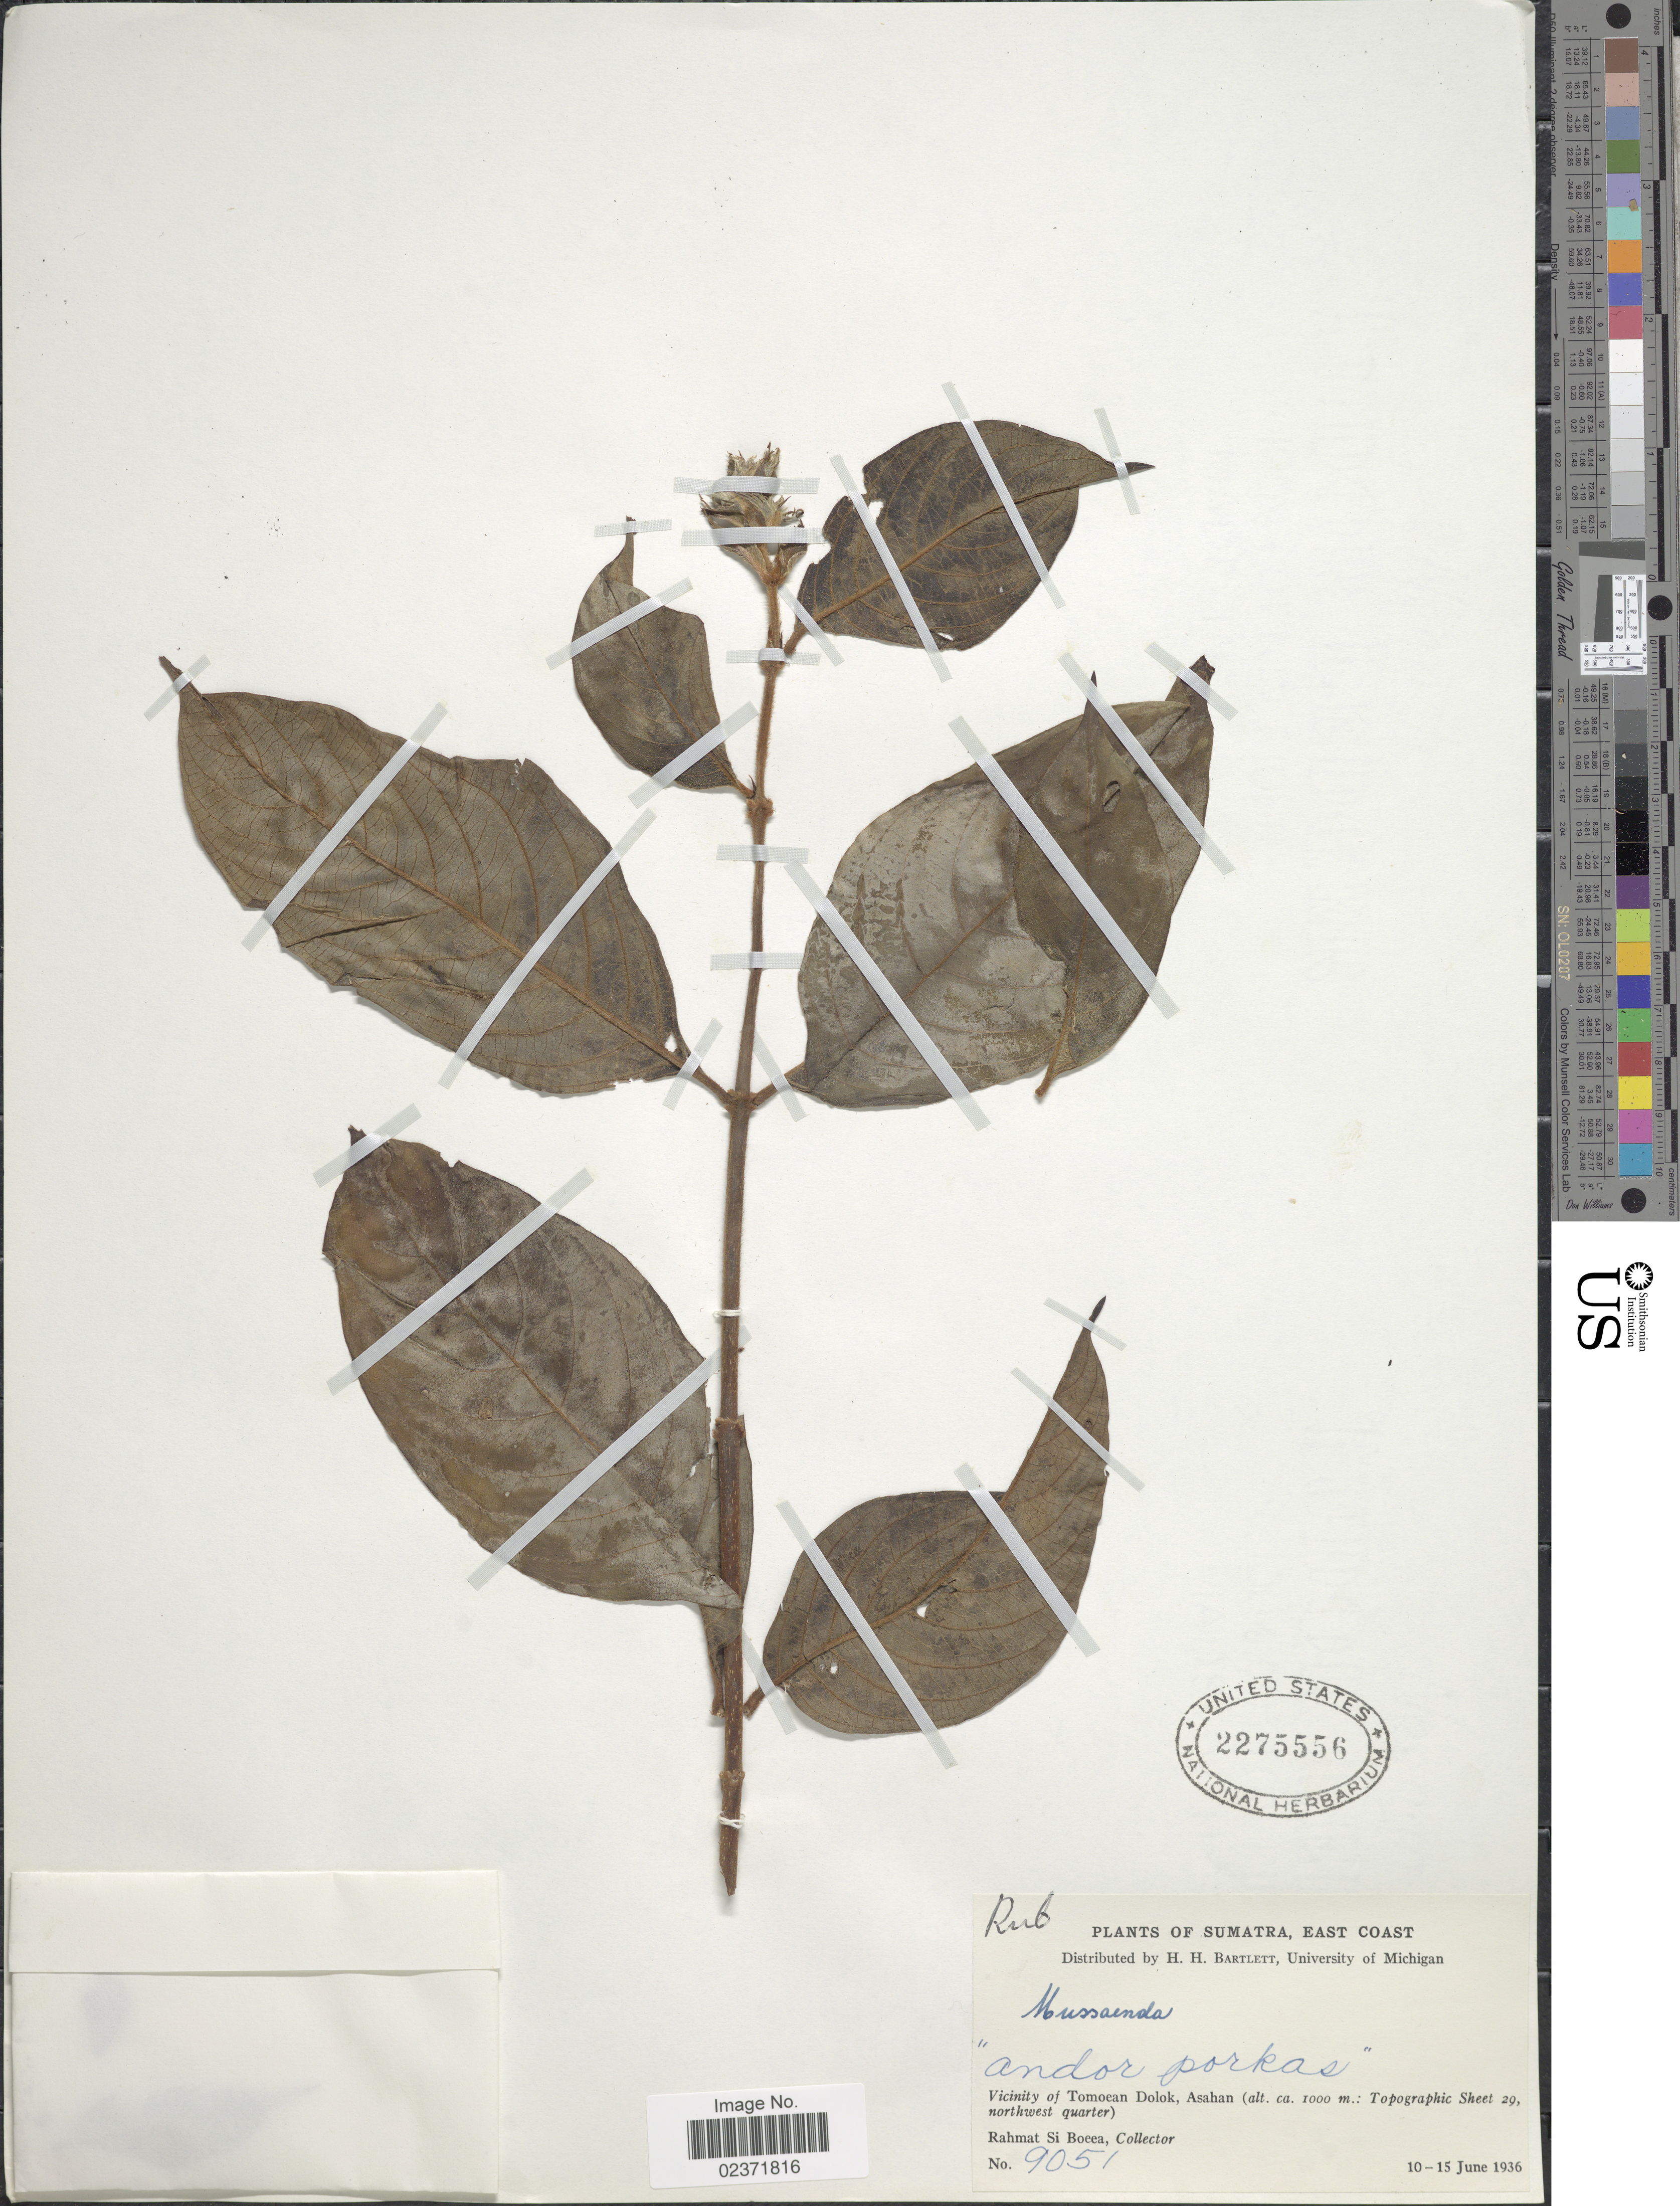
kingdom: Plantae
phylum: Tracheophyta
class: Magnoliopsida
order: Gentianales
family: Rubiaceae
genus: Mussaenda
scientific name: Mussaenda sp.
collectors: Rahmat Si Boeea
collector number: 9051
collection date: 1936-06-10/1936-06-15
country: Indonesia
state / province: Sumatra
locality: East Coast, Vicinity of Tomoean Dolok, Asahan (Topographic Sheet 29, northwest quarter)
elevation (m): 1000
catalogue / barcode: US 2275556